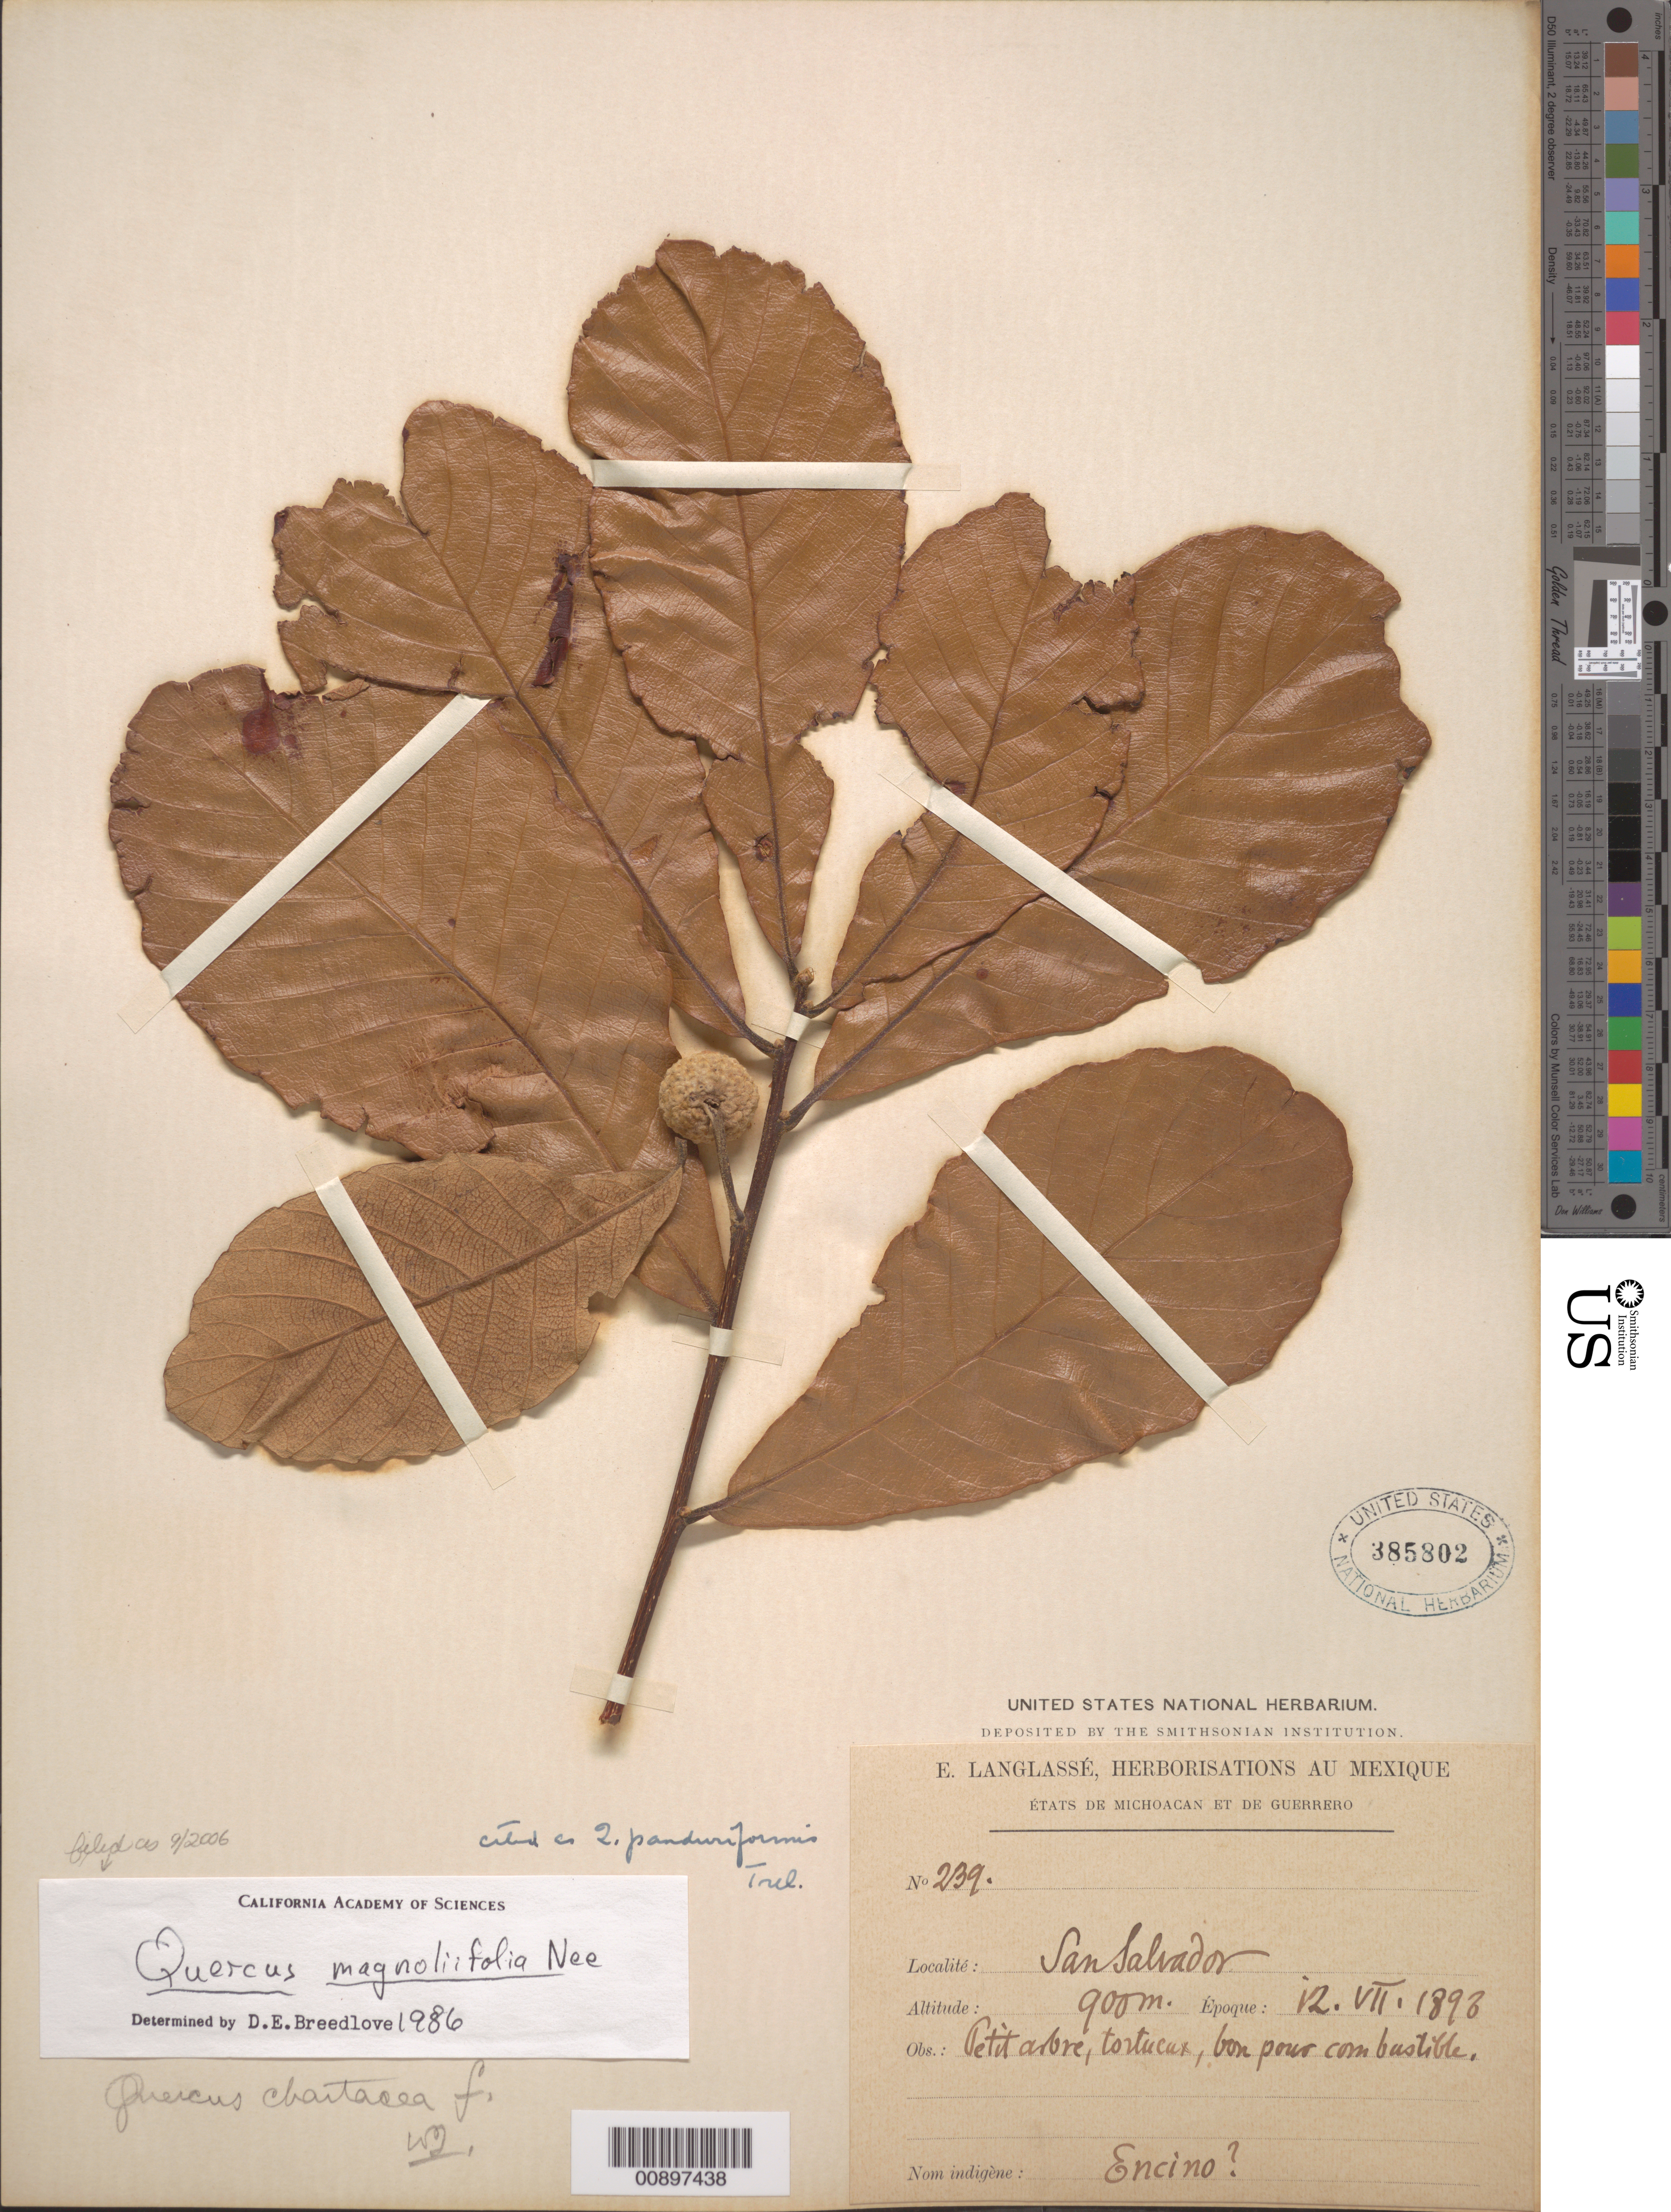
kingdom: Plantae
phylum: Tracheophyta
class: Magnoliopsida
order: Fagales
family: Fagaceae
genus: Quercus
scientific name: Quercus magnoliifolia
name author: Née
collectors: E. Langlassé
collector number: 239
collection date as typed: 12 Jul 1898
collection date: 1898-07-12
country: Mexico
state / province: Guerrero / Michoacán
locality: San Salvador. États de Michoacán et de Guerrero.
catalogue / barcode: US 385802